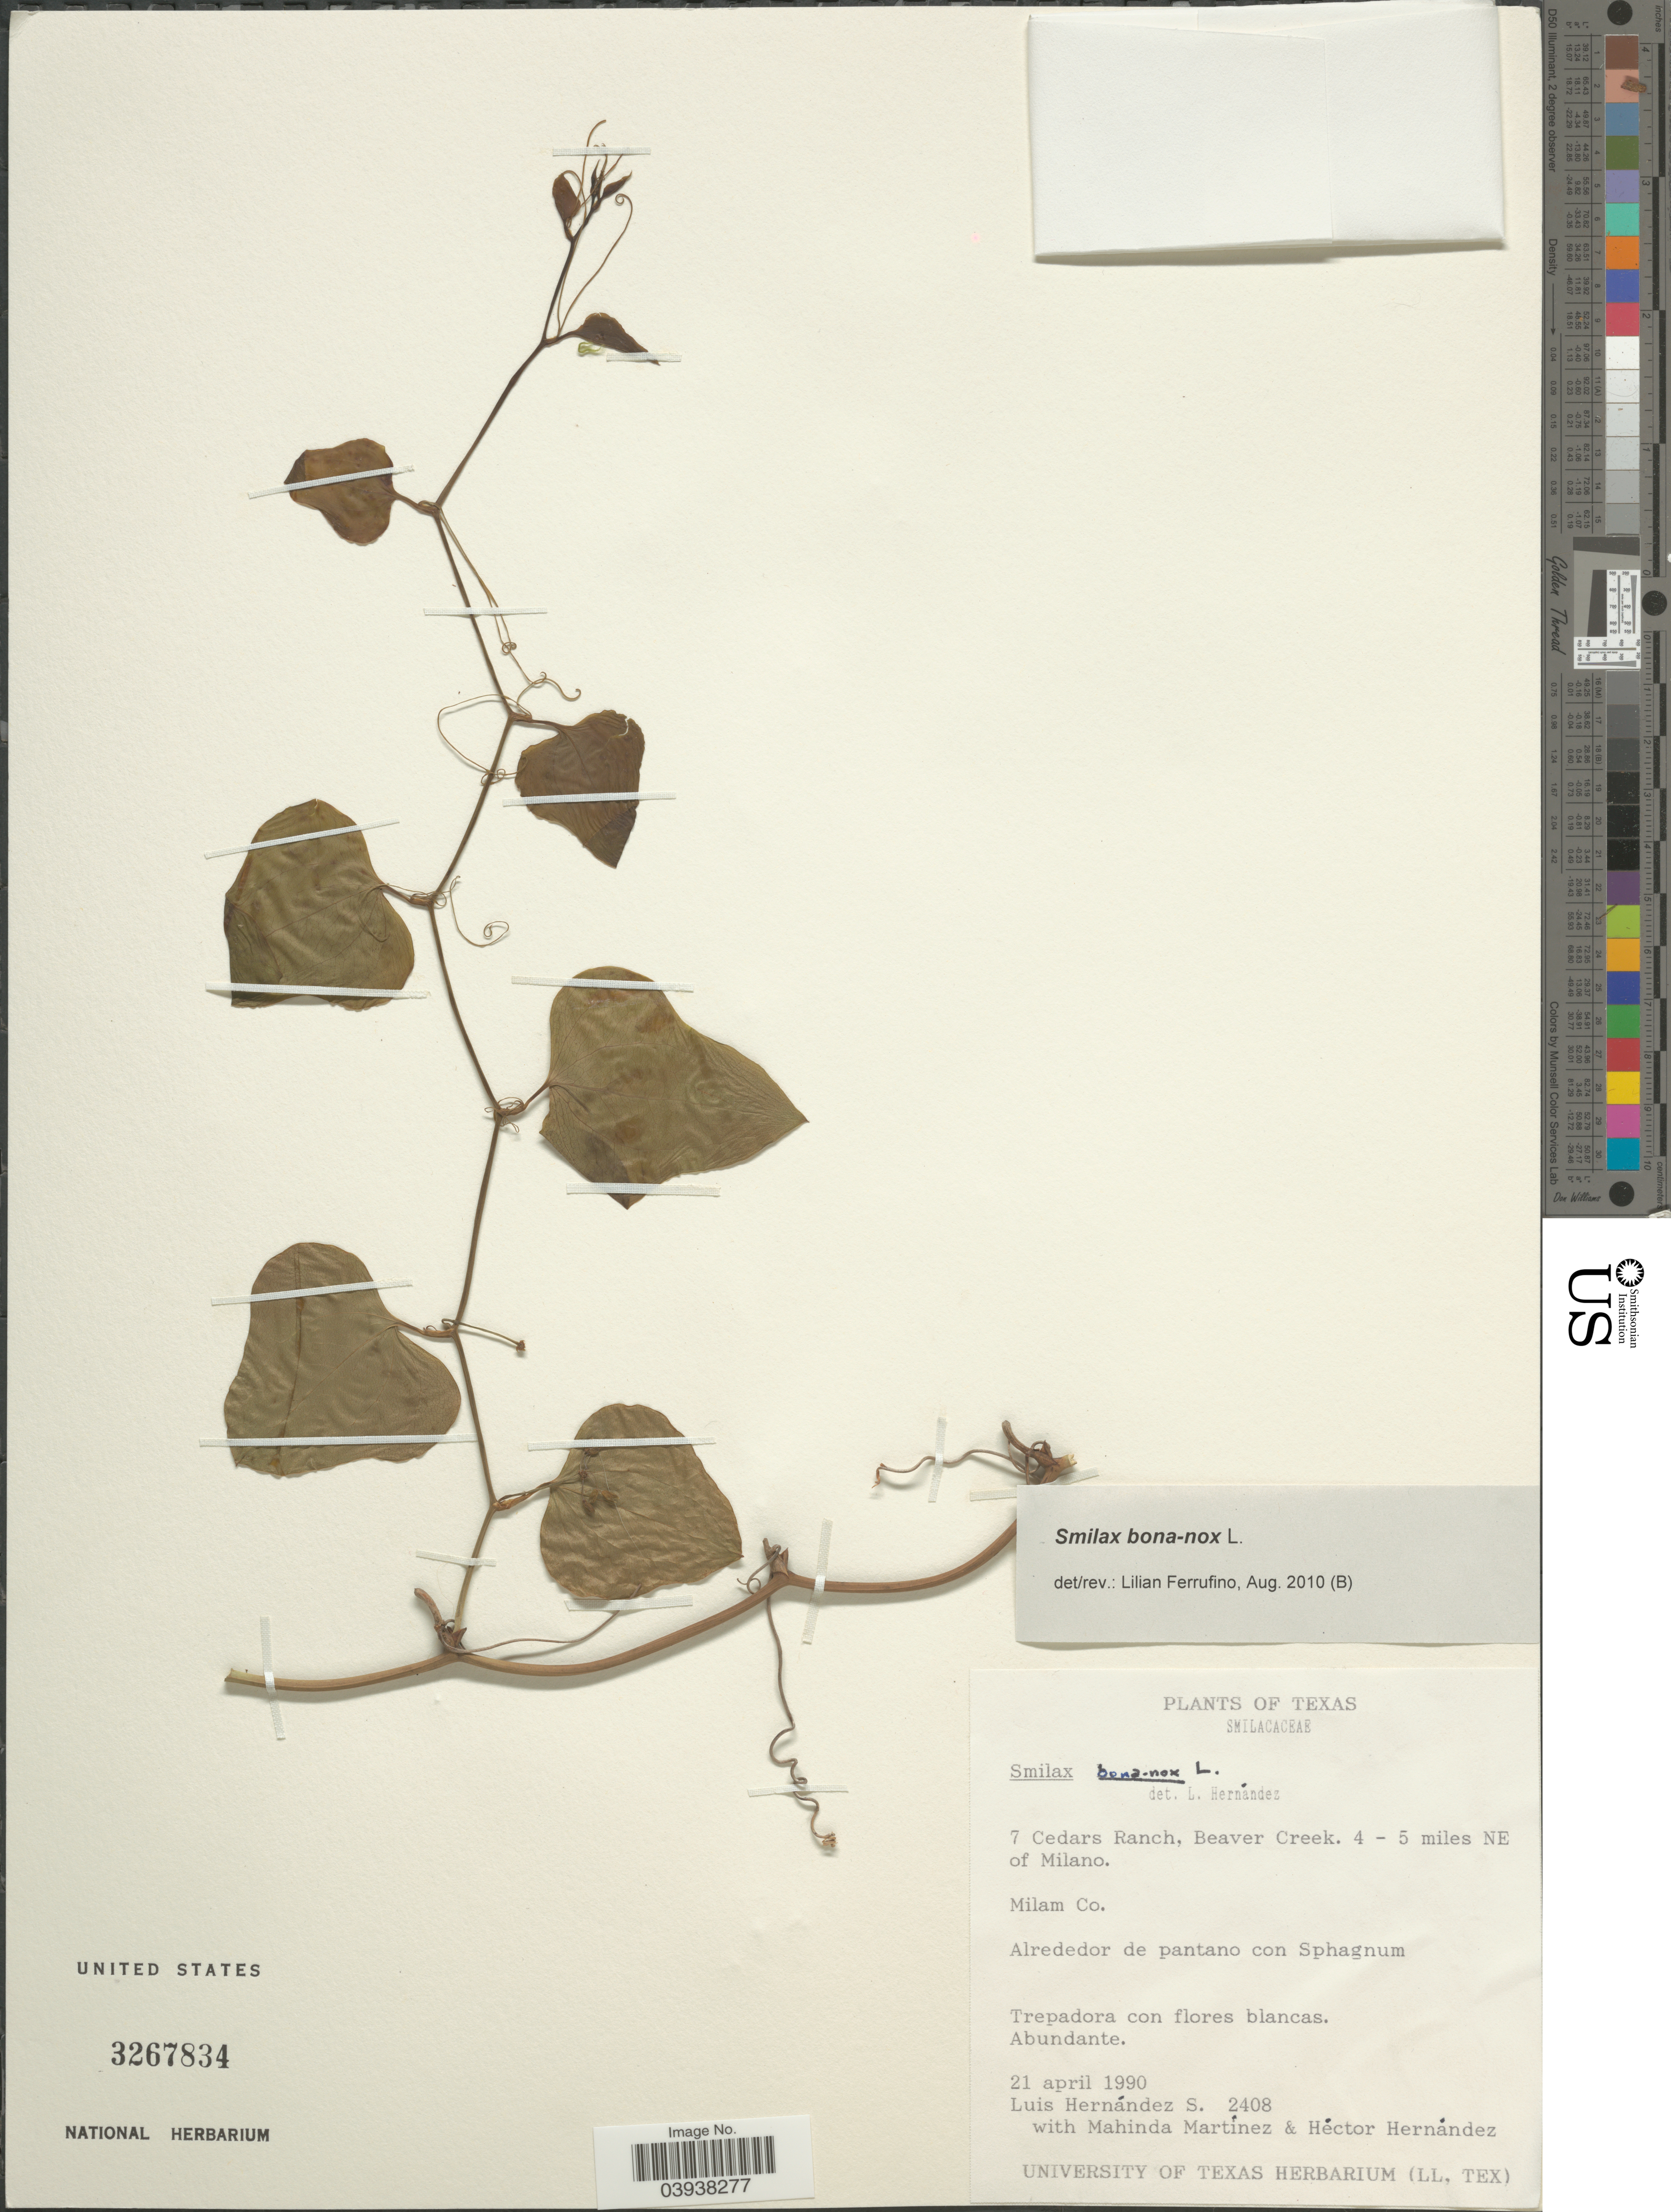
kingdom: Plantae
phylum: Tracheophyta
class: Liliopsida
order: Liliales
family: Smilacaceae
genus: Smilax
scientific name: Smilax bona-nox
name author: L.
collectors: L. Hernandez S., M. Martinez & Hernández, H.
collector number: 2408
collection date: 1990-04-21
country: United States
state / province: Texas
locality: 7 Cedars Ranch, Beaver Creek. 4-5 miles NE of Milano. Milam Co.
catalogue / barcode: US 3267834